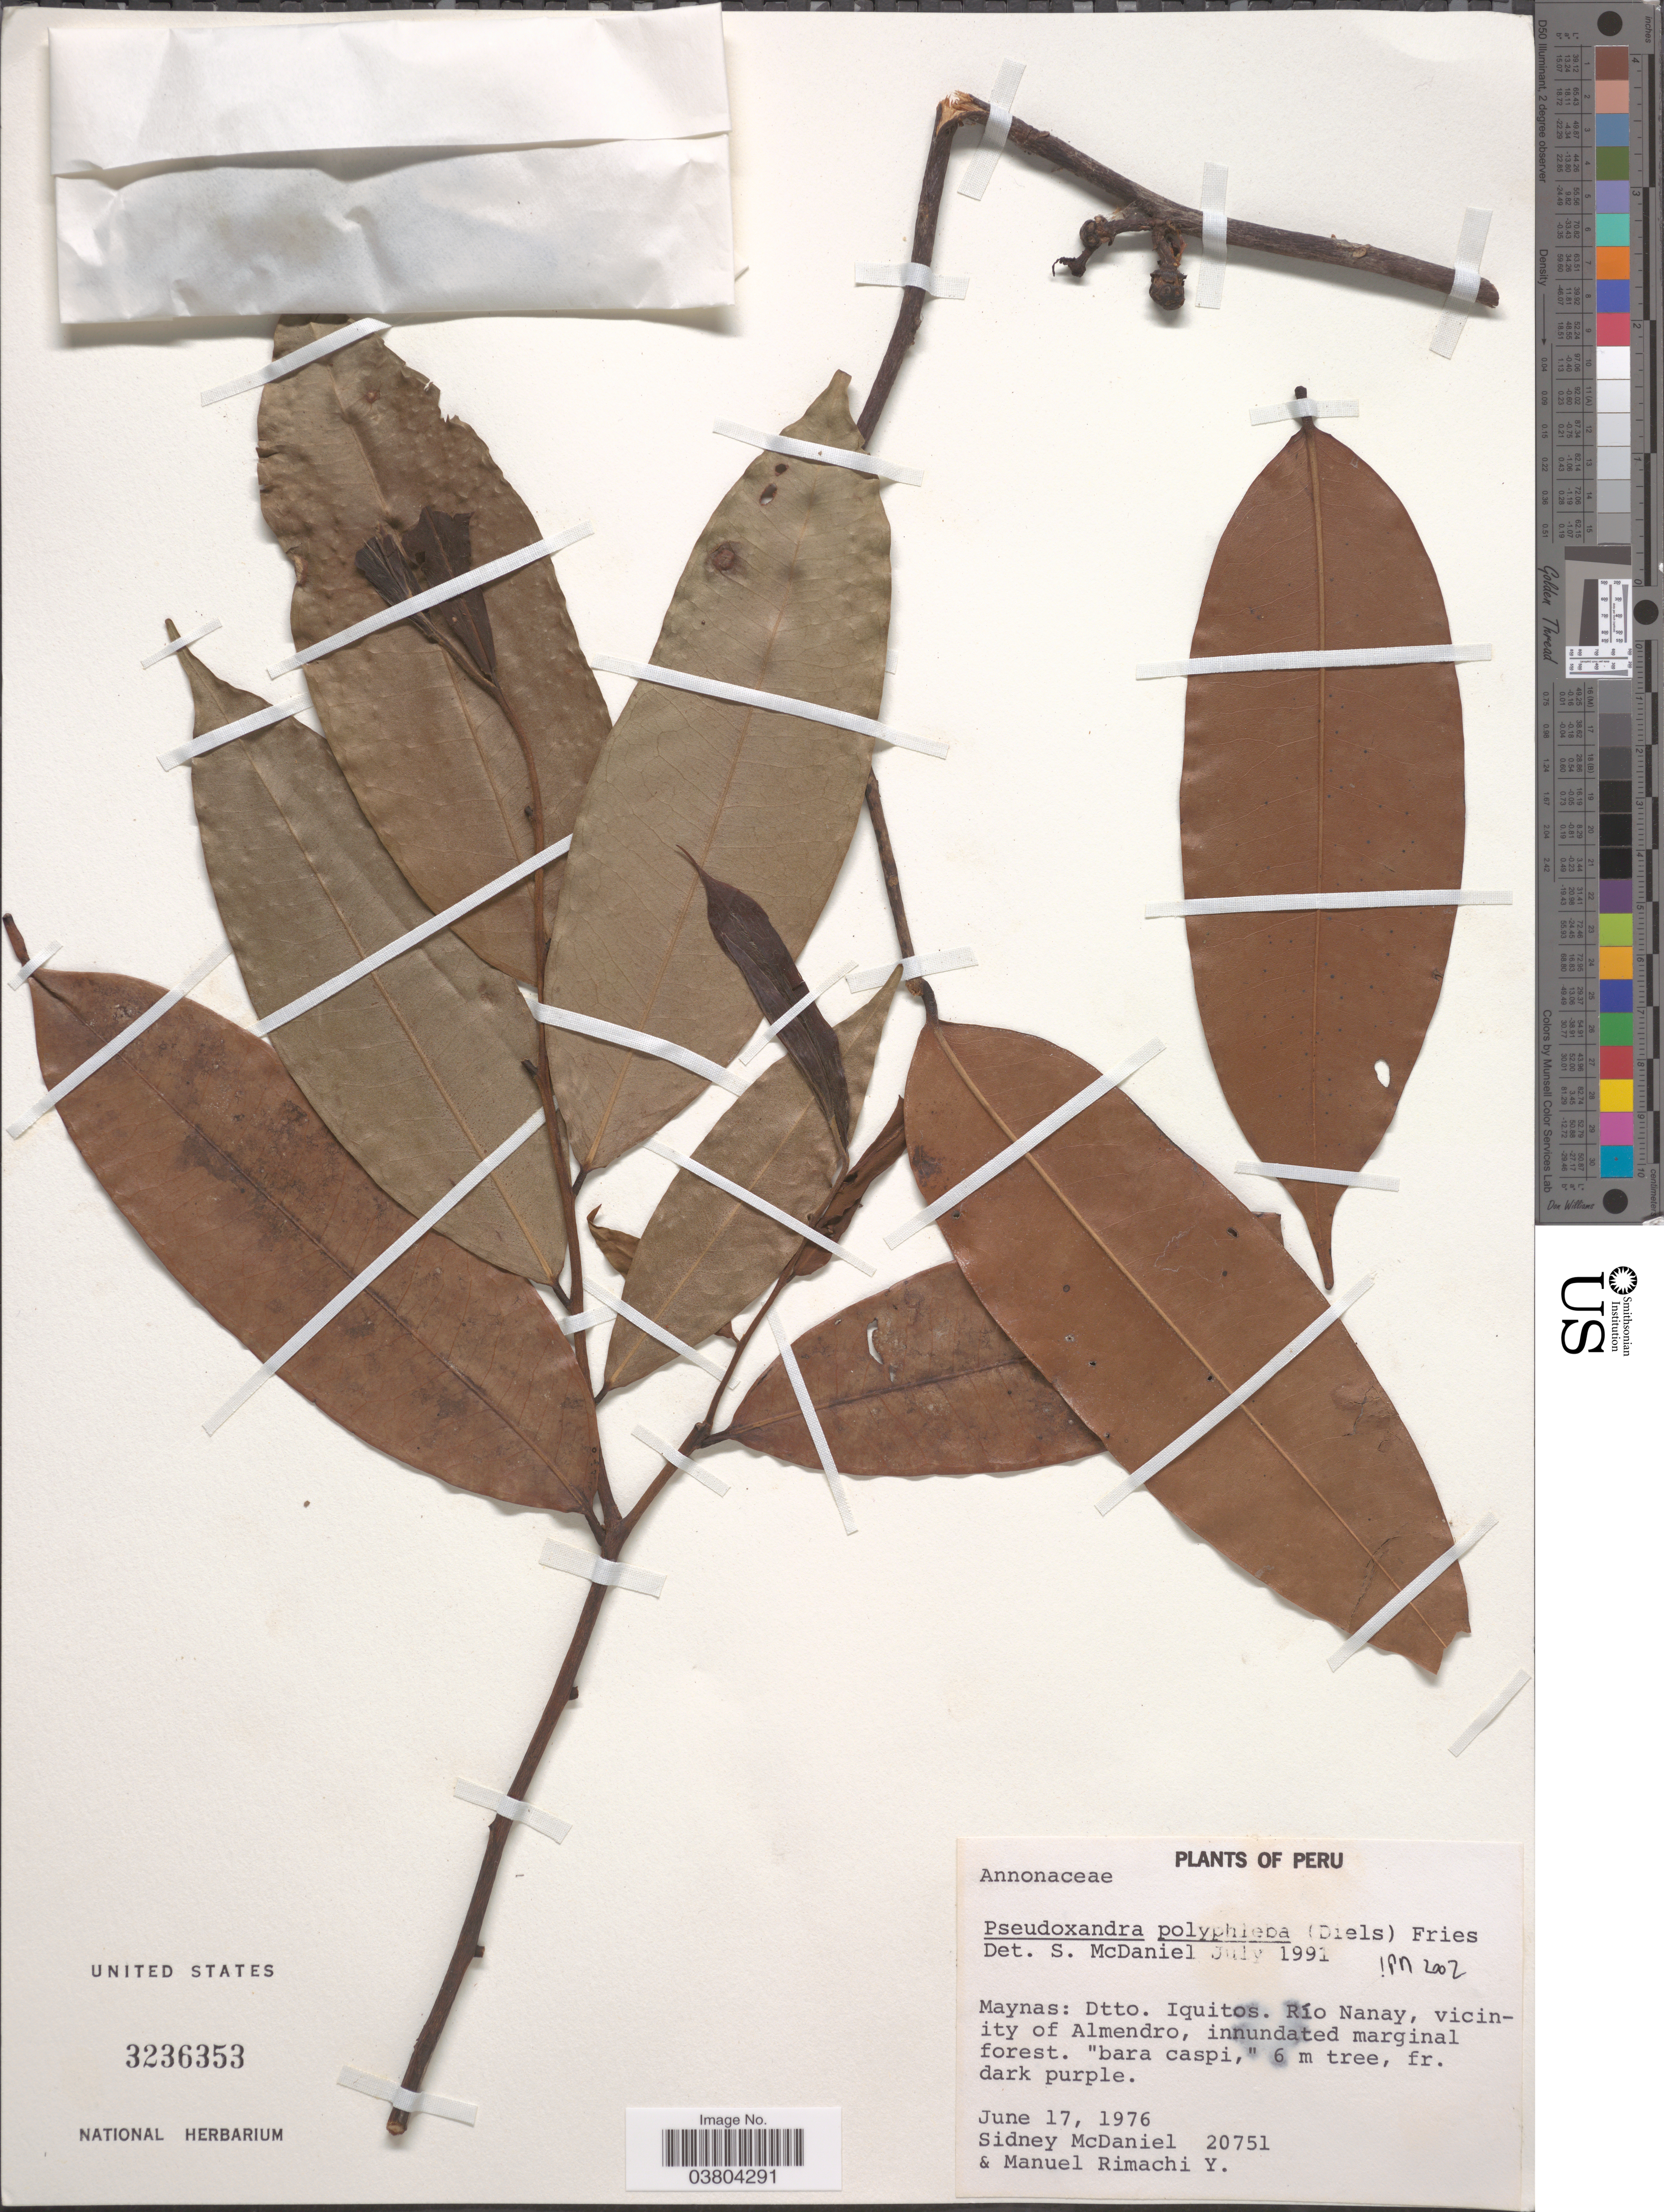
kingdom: Plantae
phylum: Tracheophyta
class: Magnoliopsida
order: Magnoliales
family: Annonaceae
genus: Pseudoxandra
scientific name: Pseudoxandra polyphleba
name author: (Diels) R.E. Fr.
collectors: S. McDaniel & M. Rimachi Y.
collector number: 20751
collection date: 1976-06-17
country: Peru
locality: Maynas. Dtto. Iquitos. Río Nanay, vicinity of Almendro.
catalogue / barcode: US 3236353